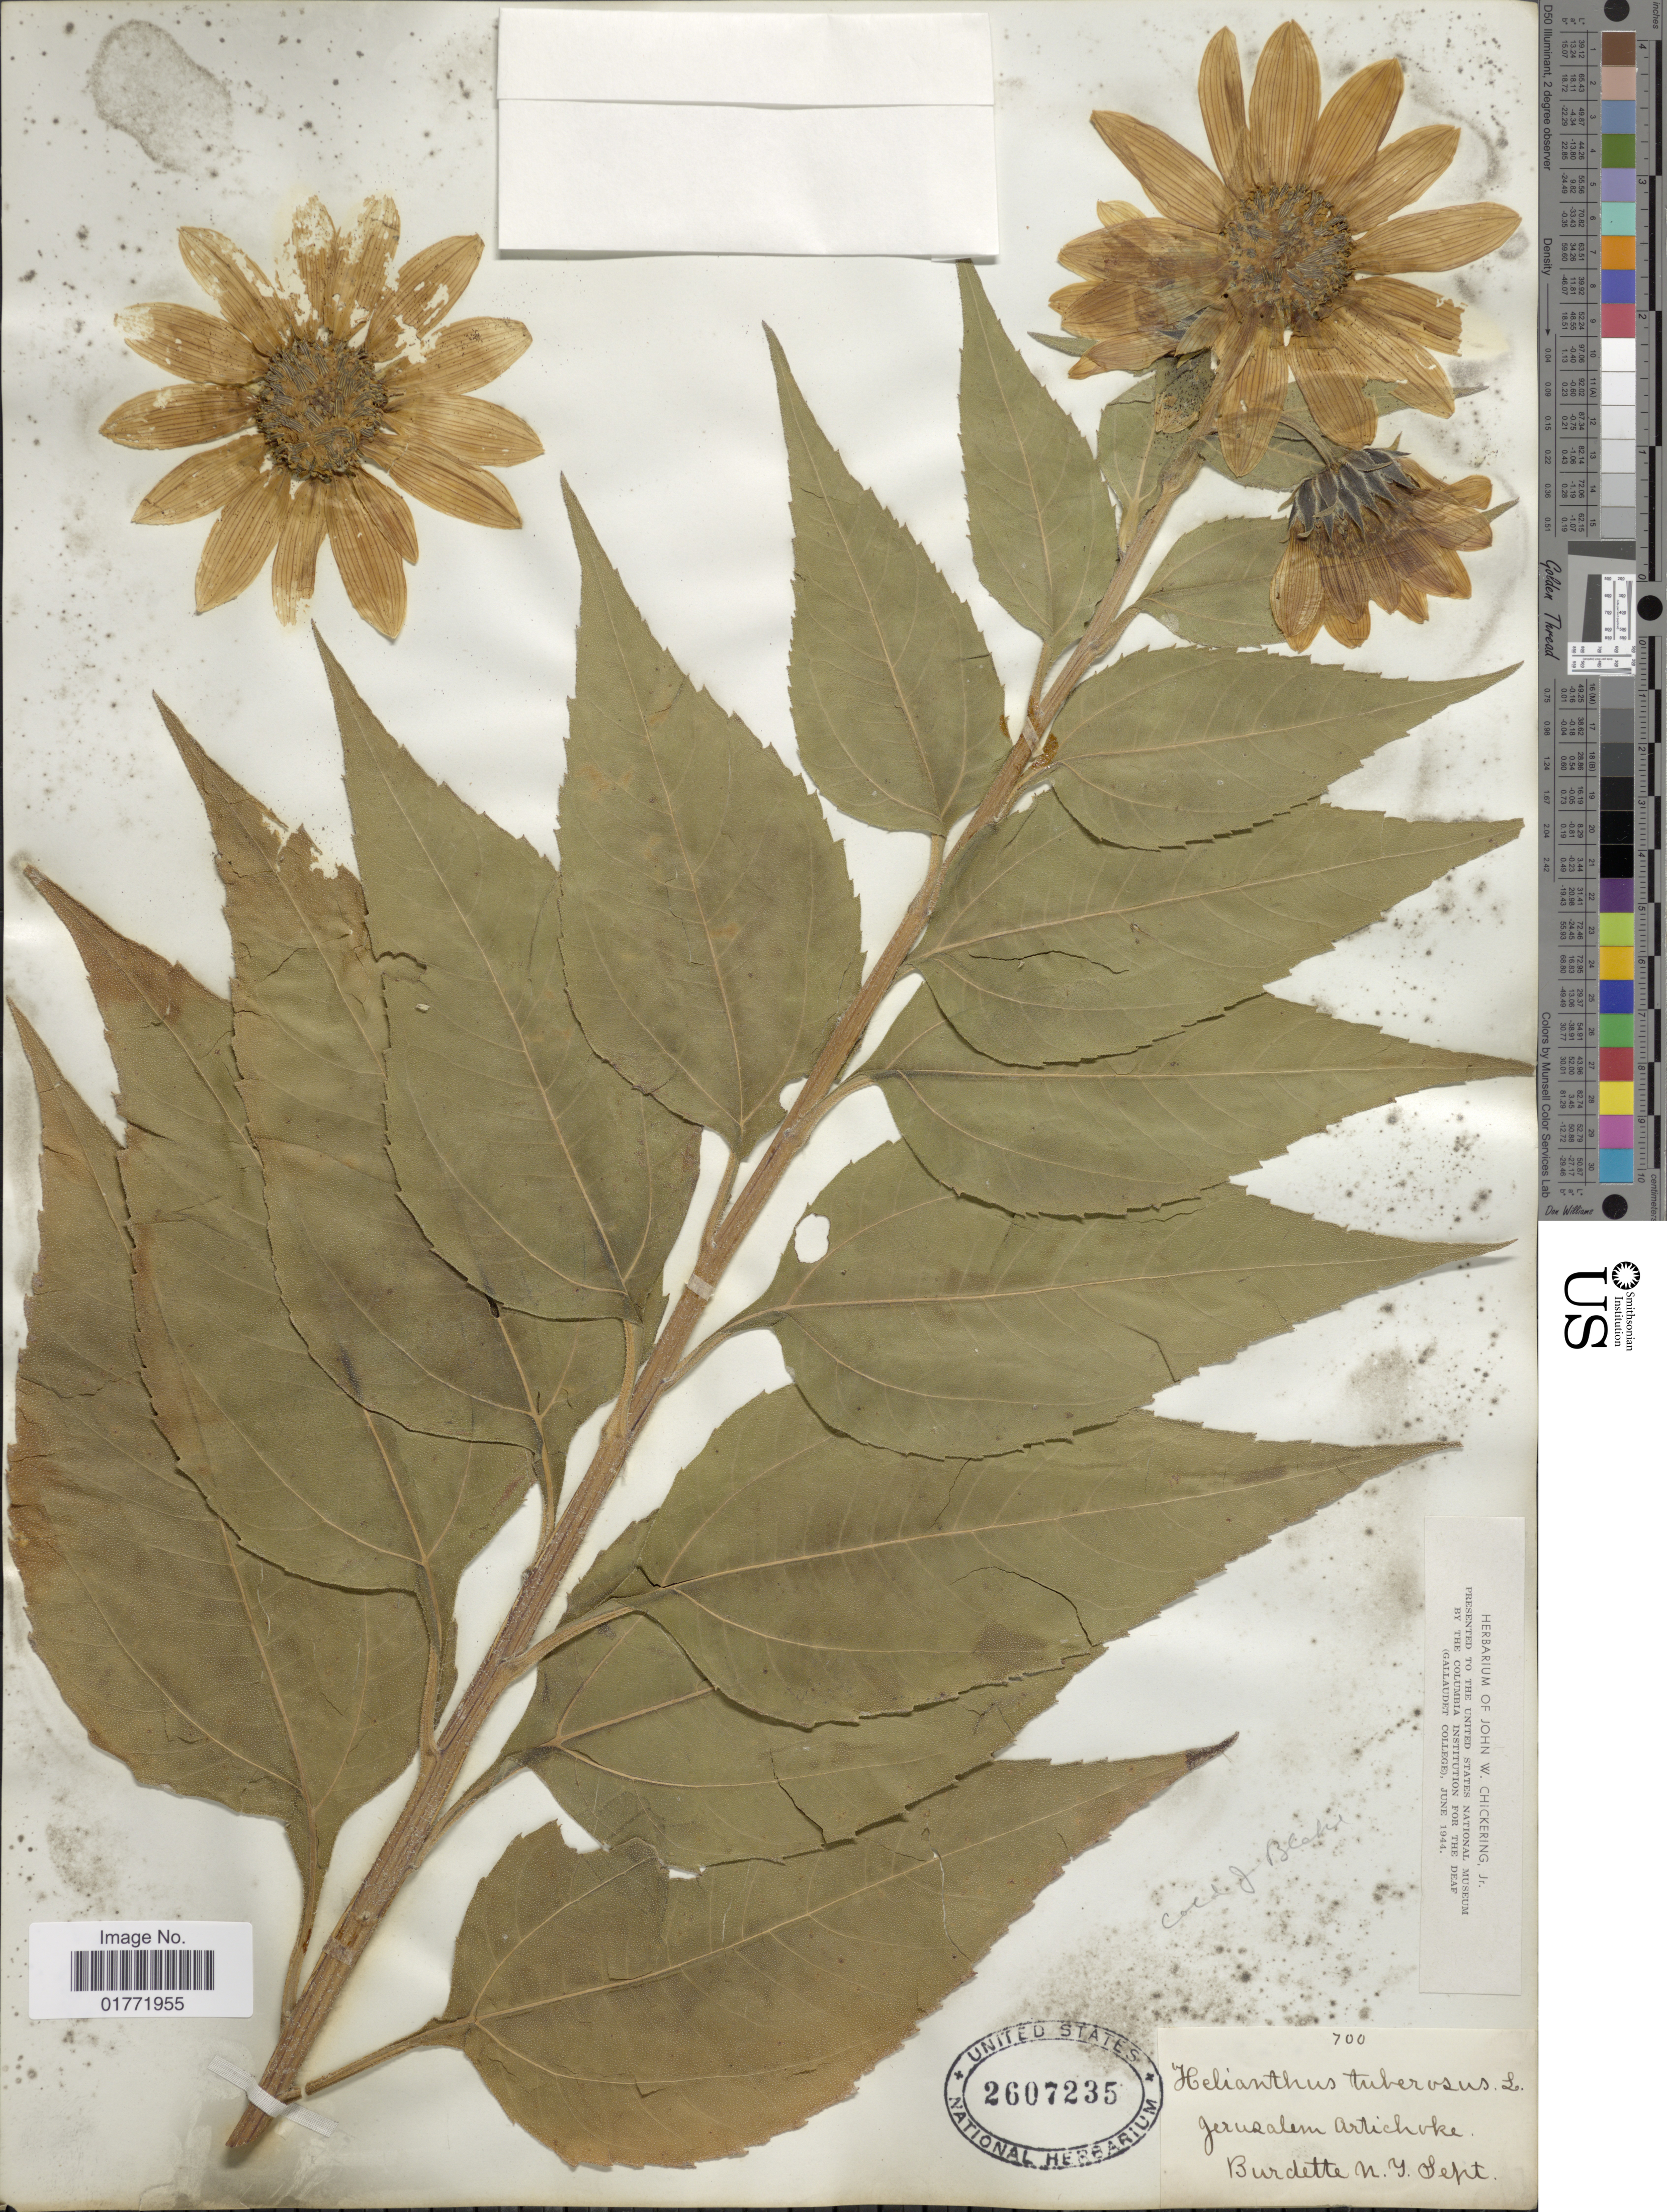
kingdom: Plantae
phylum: Tracheophyta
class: Magnoliopsida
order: Asterales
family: Asteraceae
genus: Helianthus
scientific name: Helianthus tuberosus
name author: L.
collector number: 700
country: United States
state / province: New York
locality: Burdett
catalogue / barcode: US 2607235